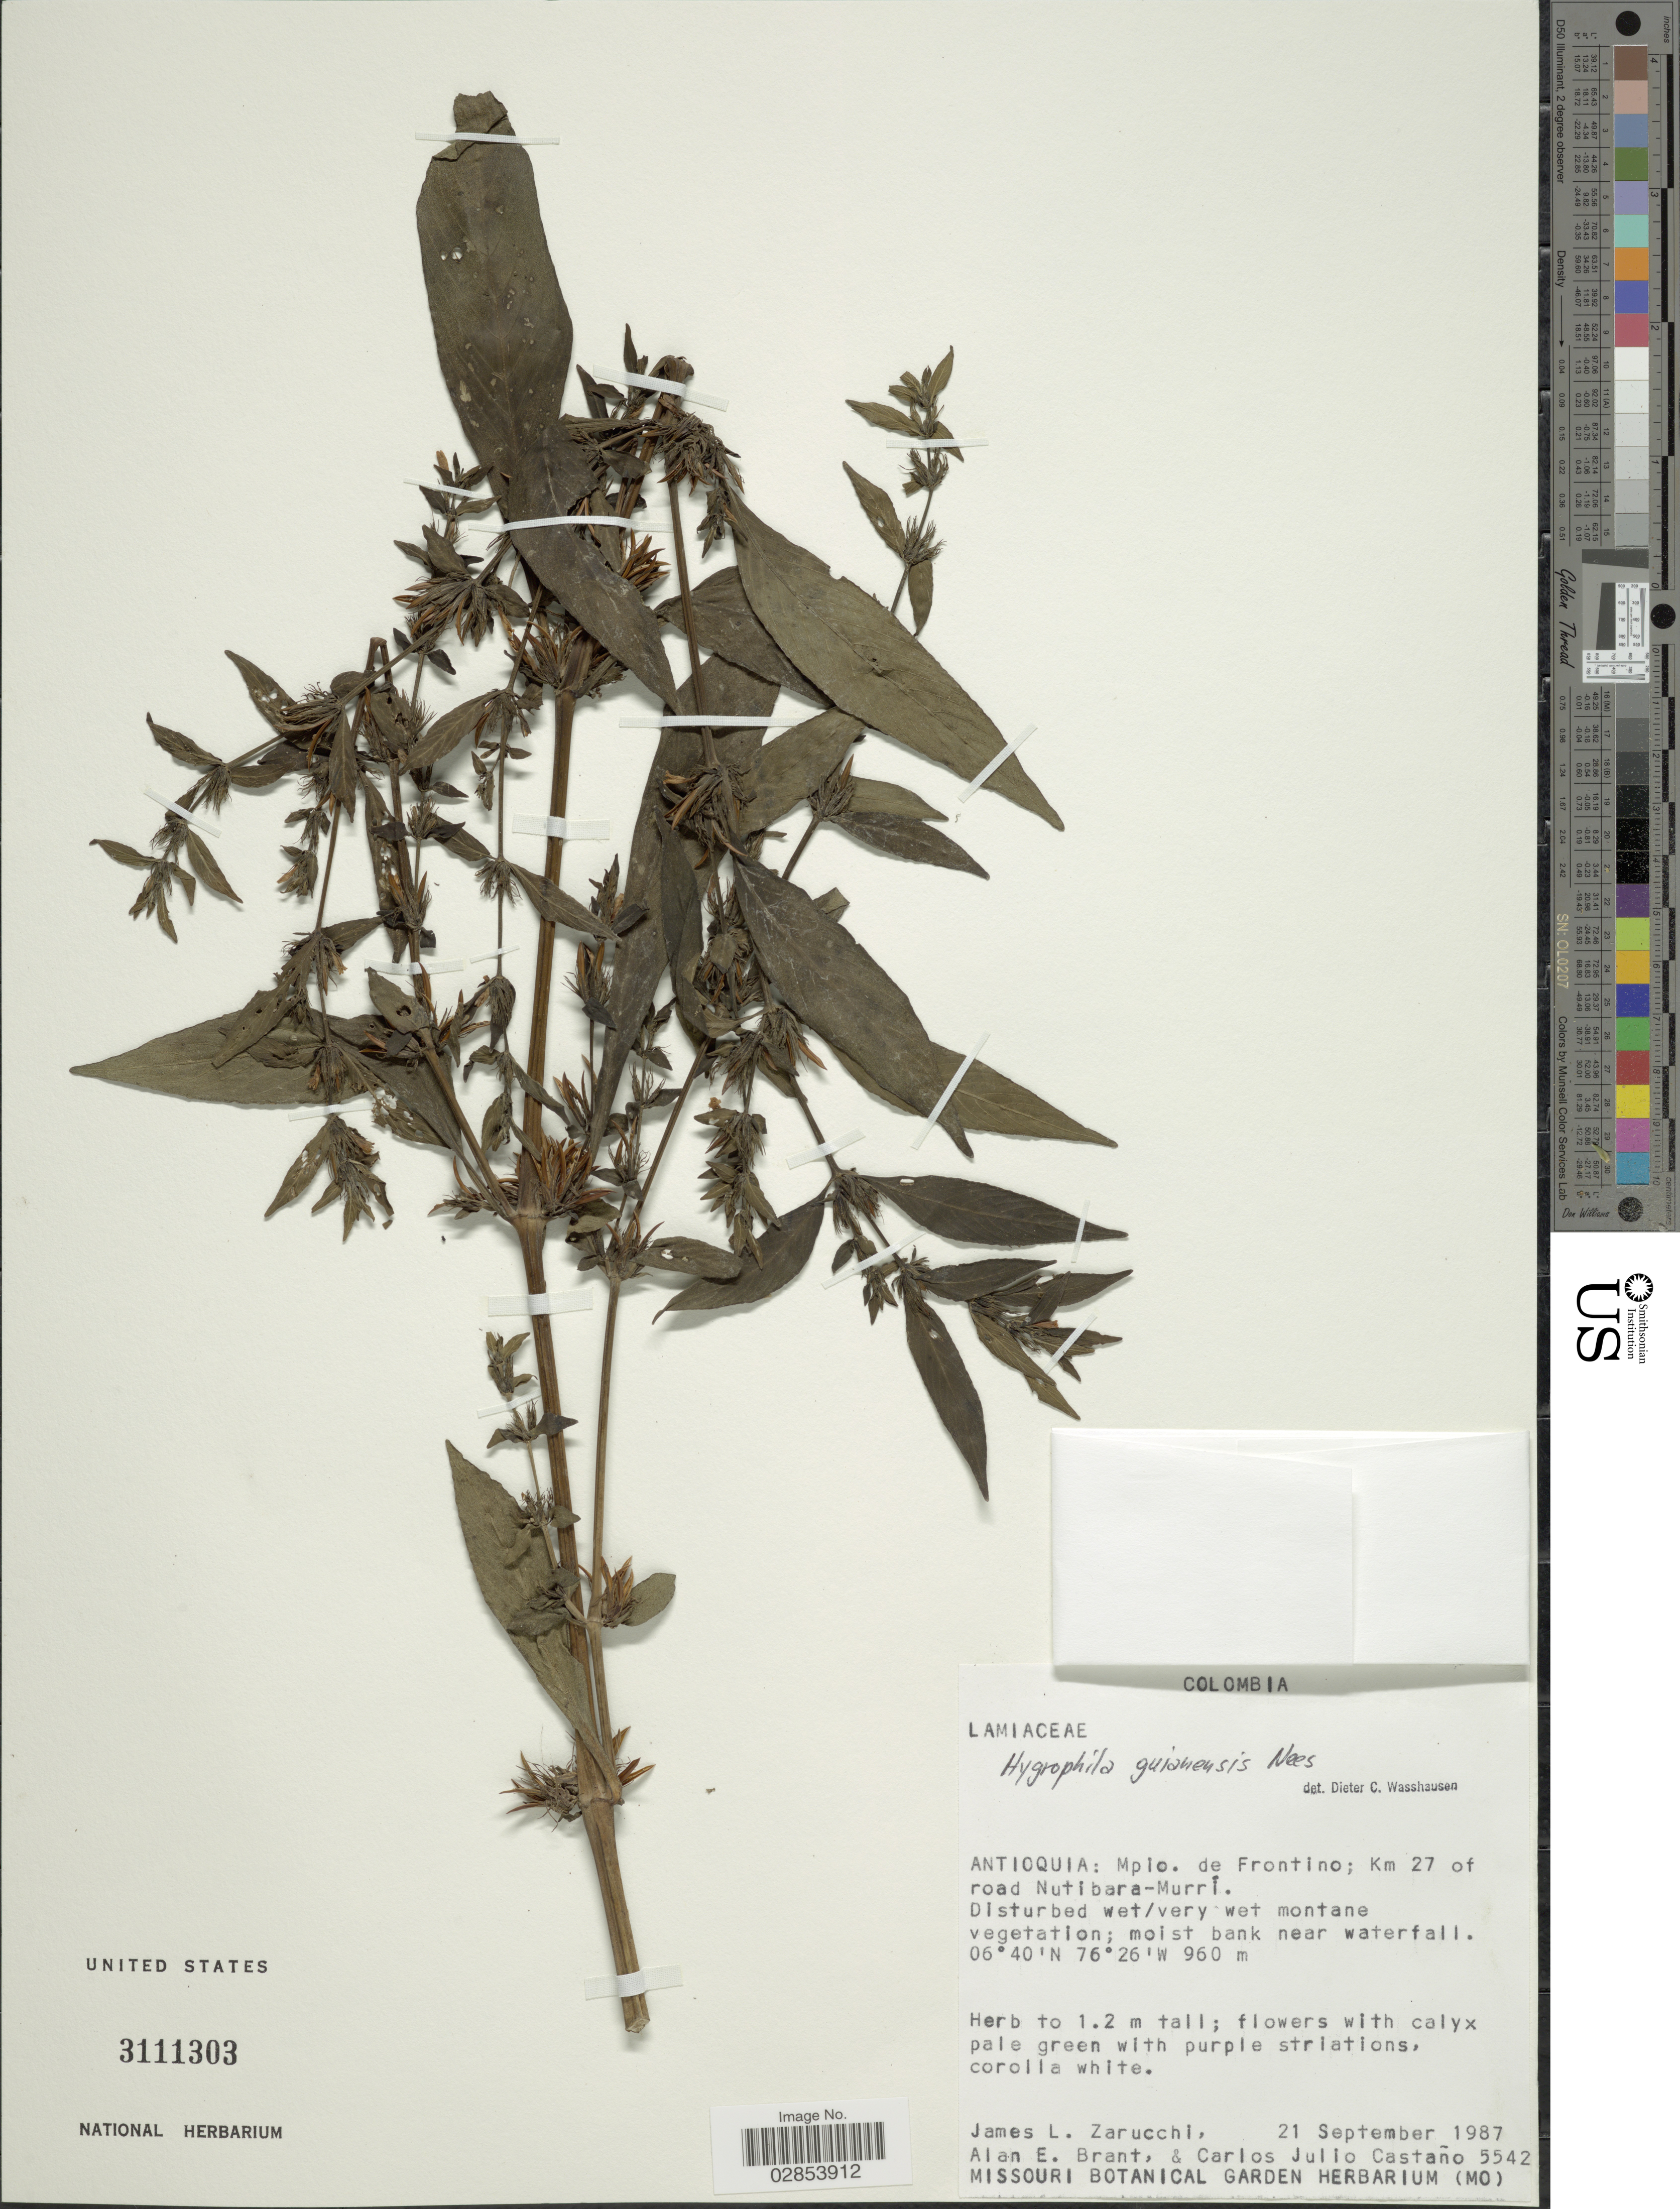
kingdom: Plantae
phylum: Tracheophyta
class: Magnoliopsida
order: Lamiales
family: Acanthaceae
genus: Hygrophila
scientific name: Hygrophila costata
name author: Nees & T. Nees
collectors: J. L. Zarucchi, A. Brant & C. Castaño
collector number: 5542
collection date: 1987-09-21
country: Colombia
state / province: Antioquia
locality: Mpio. de Frontino; Km 27 of road Nutibara-Murrí.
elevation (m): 960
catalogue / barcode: US 3111303